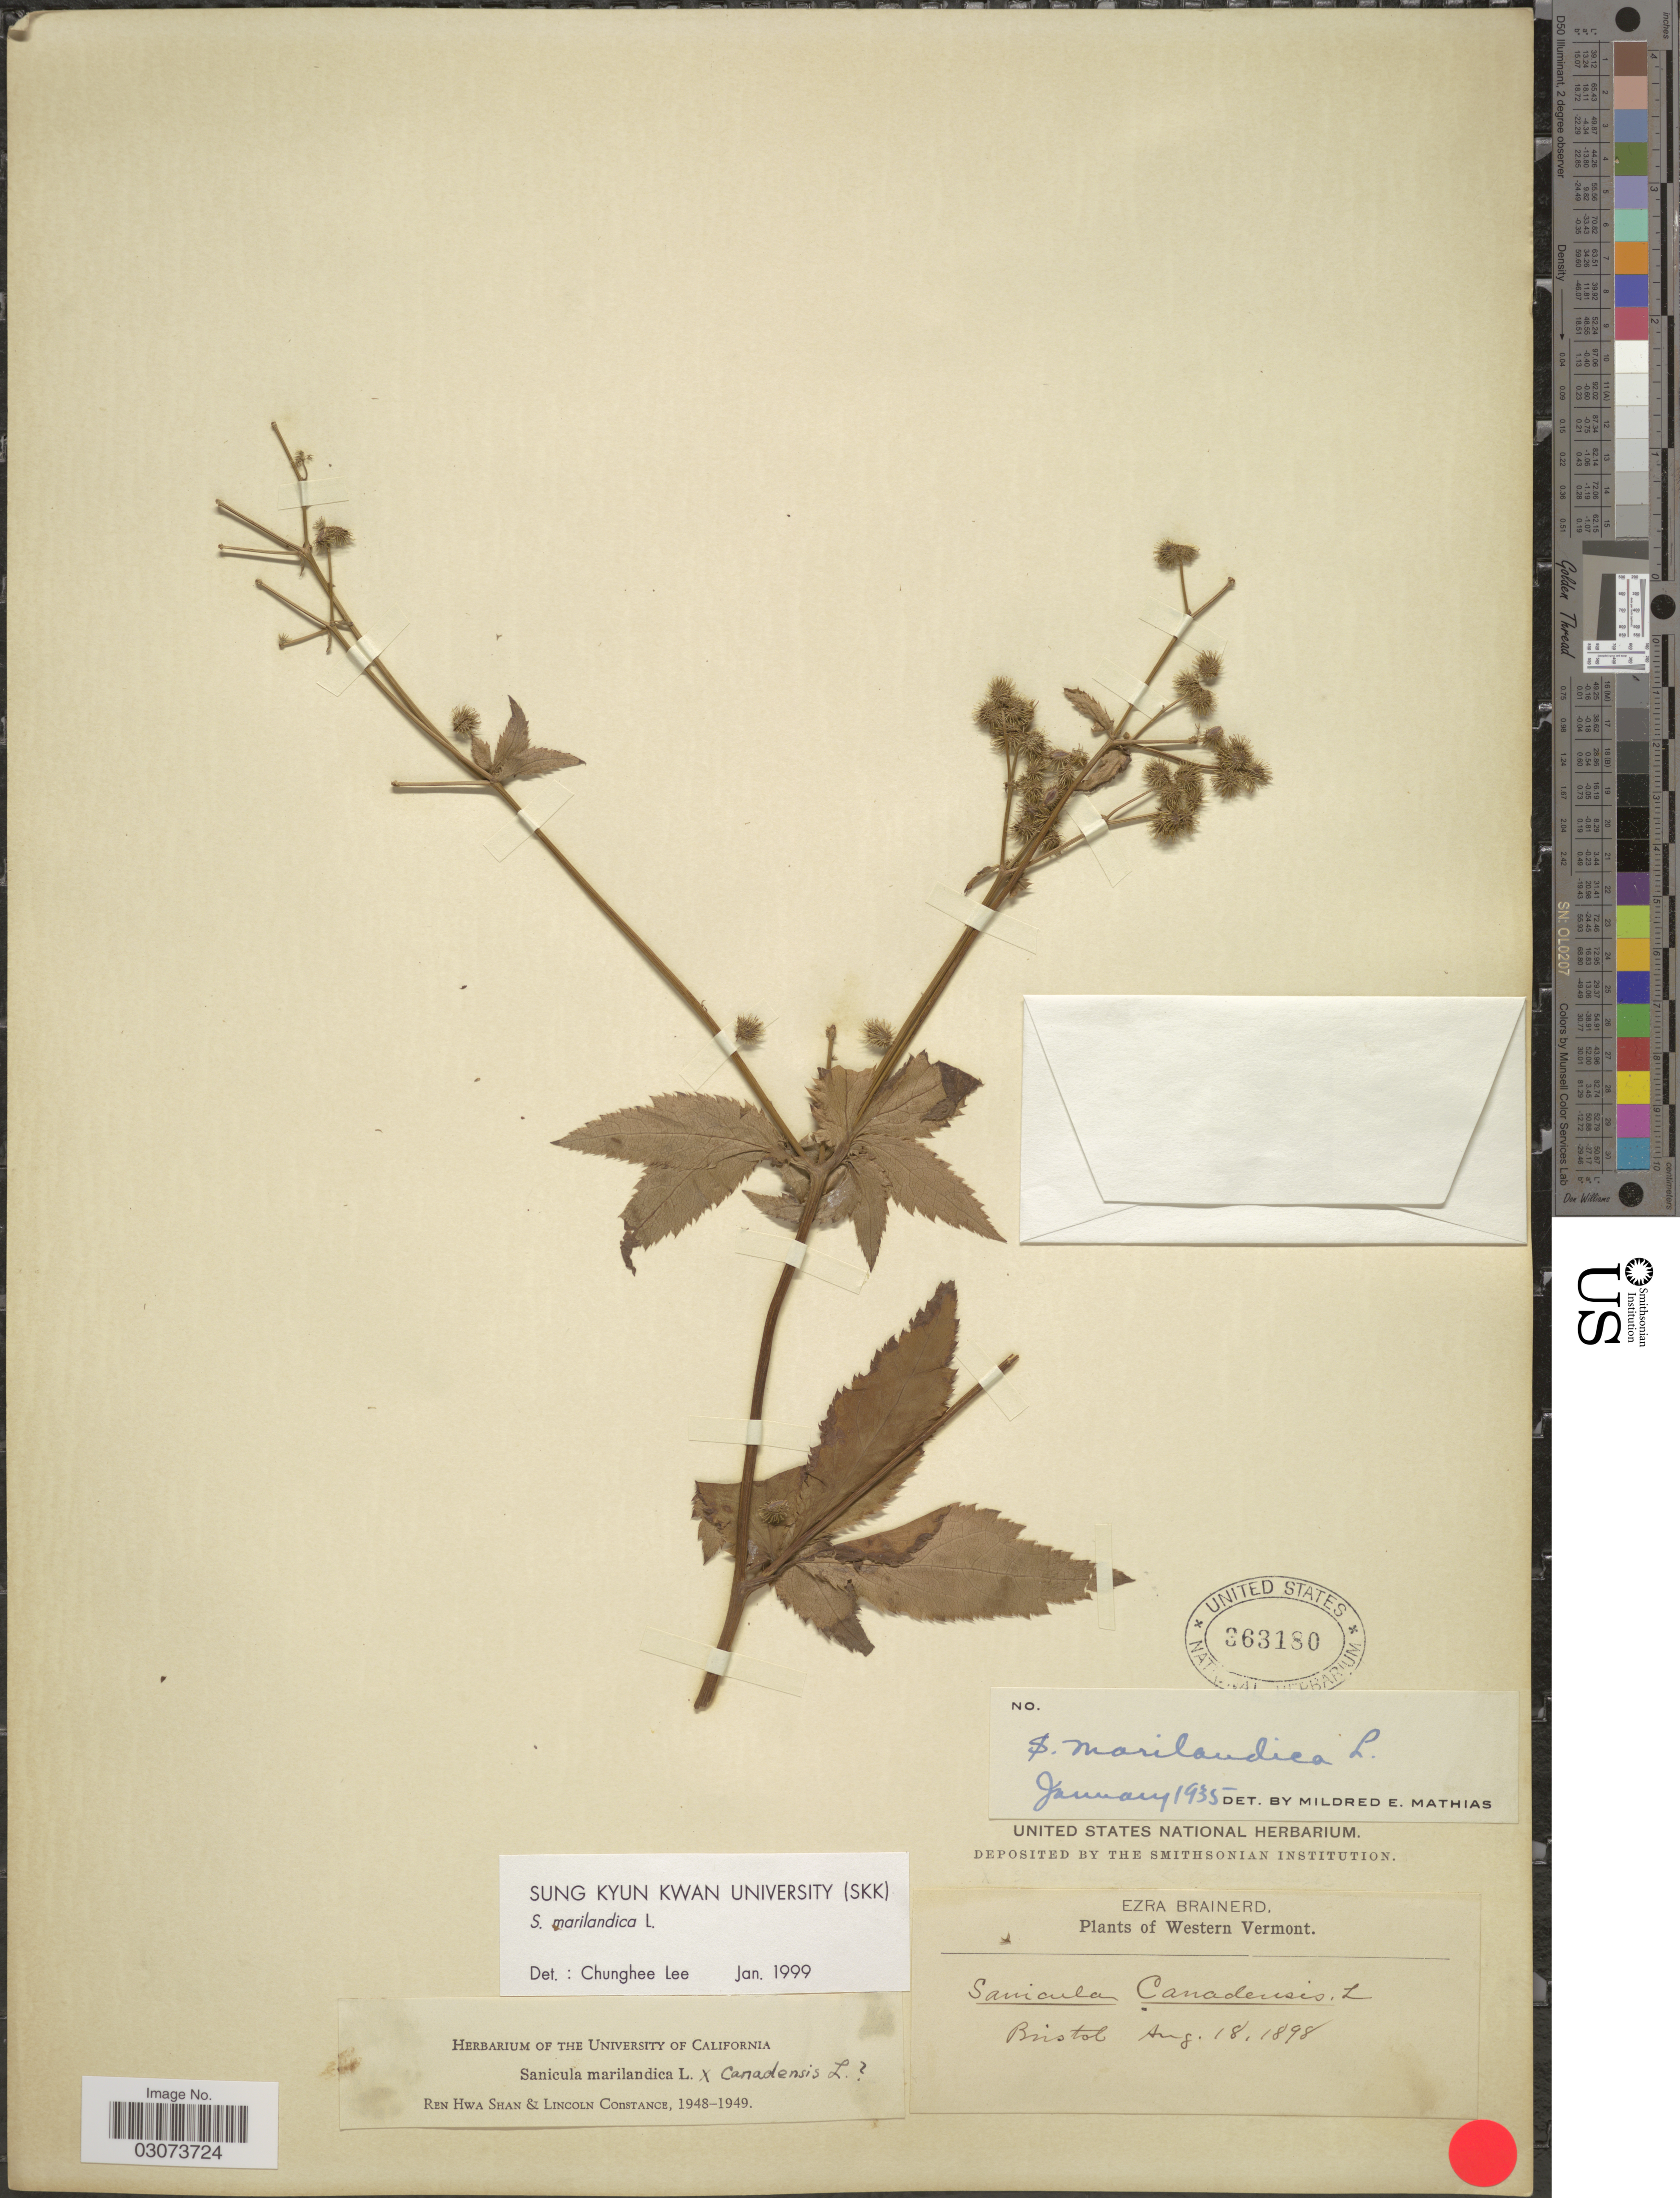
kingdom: Plantae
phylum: Tracheophyta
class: Magnoliopsida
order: Apiales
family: Apiaceae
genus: Sanicula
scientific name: Sanicula marilandica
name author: L.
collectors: E. Brainerd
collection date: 1898-08-18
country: United States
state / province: Vermont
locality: Western Vermont. Bristol.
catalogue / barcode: US 363180